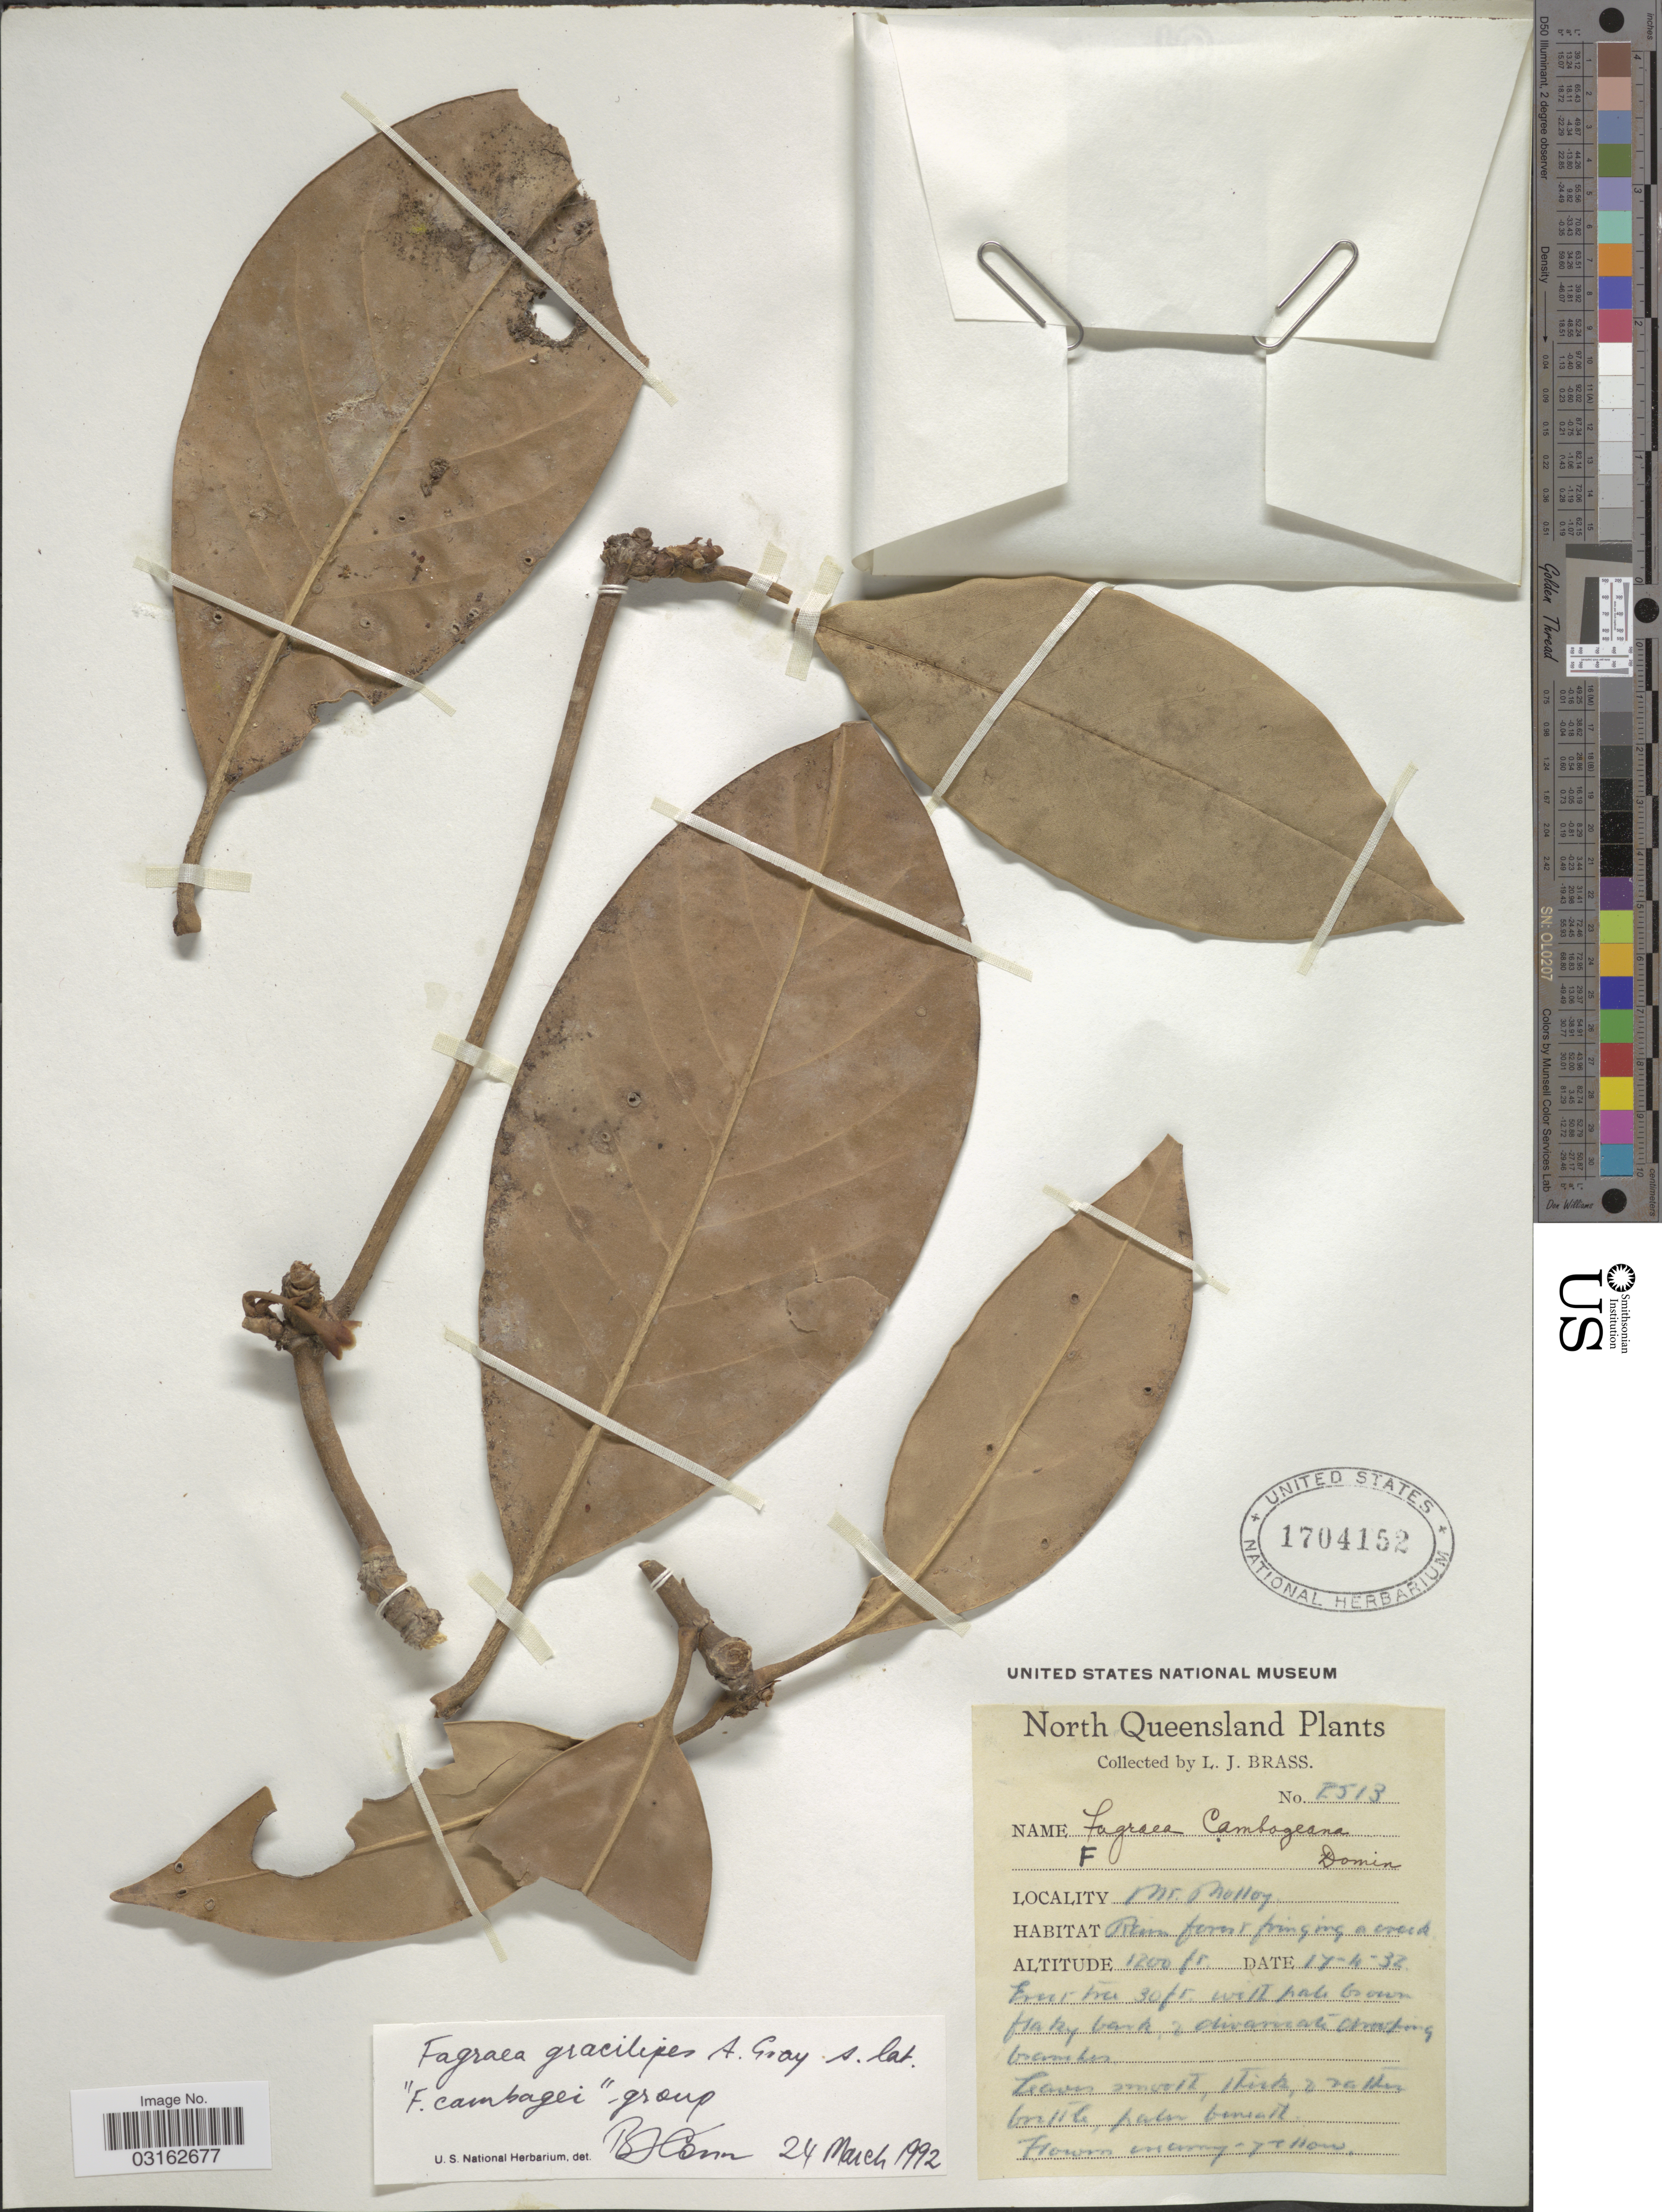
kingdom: Plantae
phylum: Tracheophyta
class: Magnoliopsida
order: Gentianales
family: Gentianaceae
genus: Fagraea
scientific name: Fagraea cambagei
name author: Domin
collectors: L. J. Brass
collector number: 7513*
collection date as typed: Transcribed d/m/y: 17/4/32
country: Australia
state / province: Queensland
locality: North Queensland, Mt. Molloy.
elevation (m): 366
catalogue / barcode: US 1704152